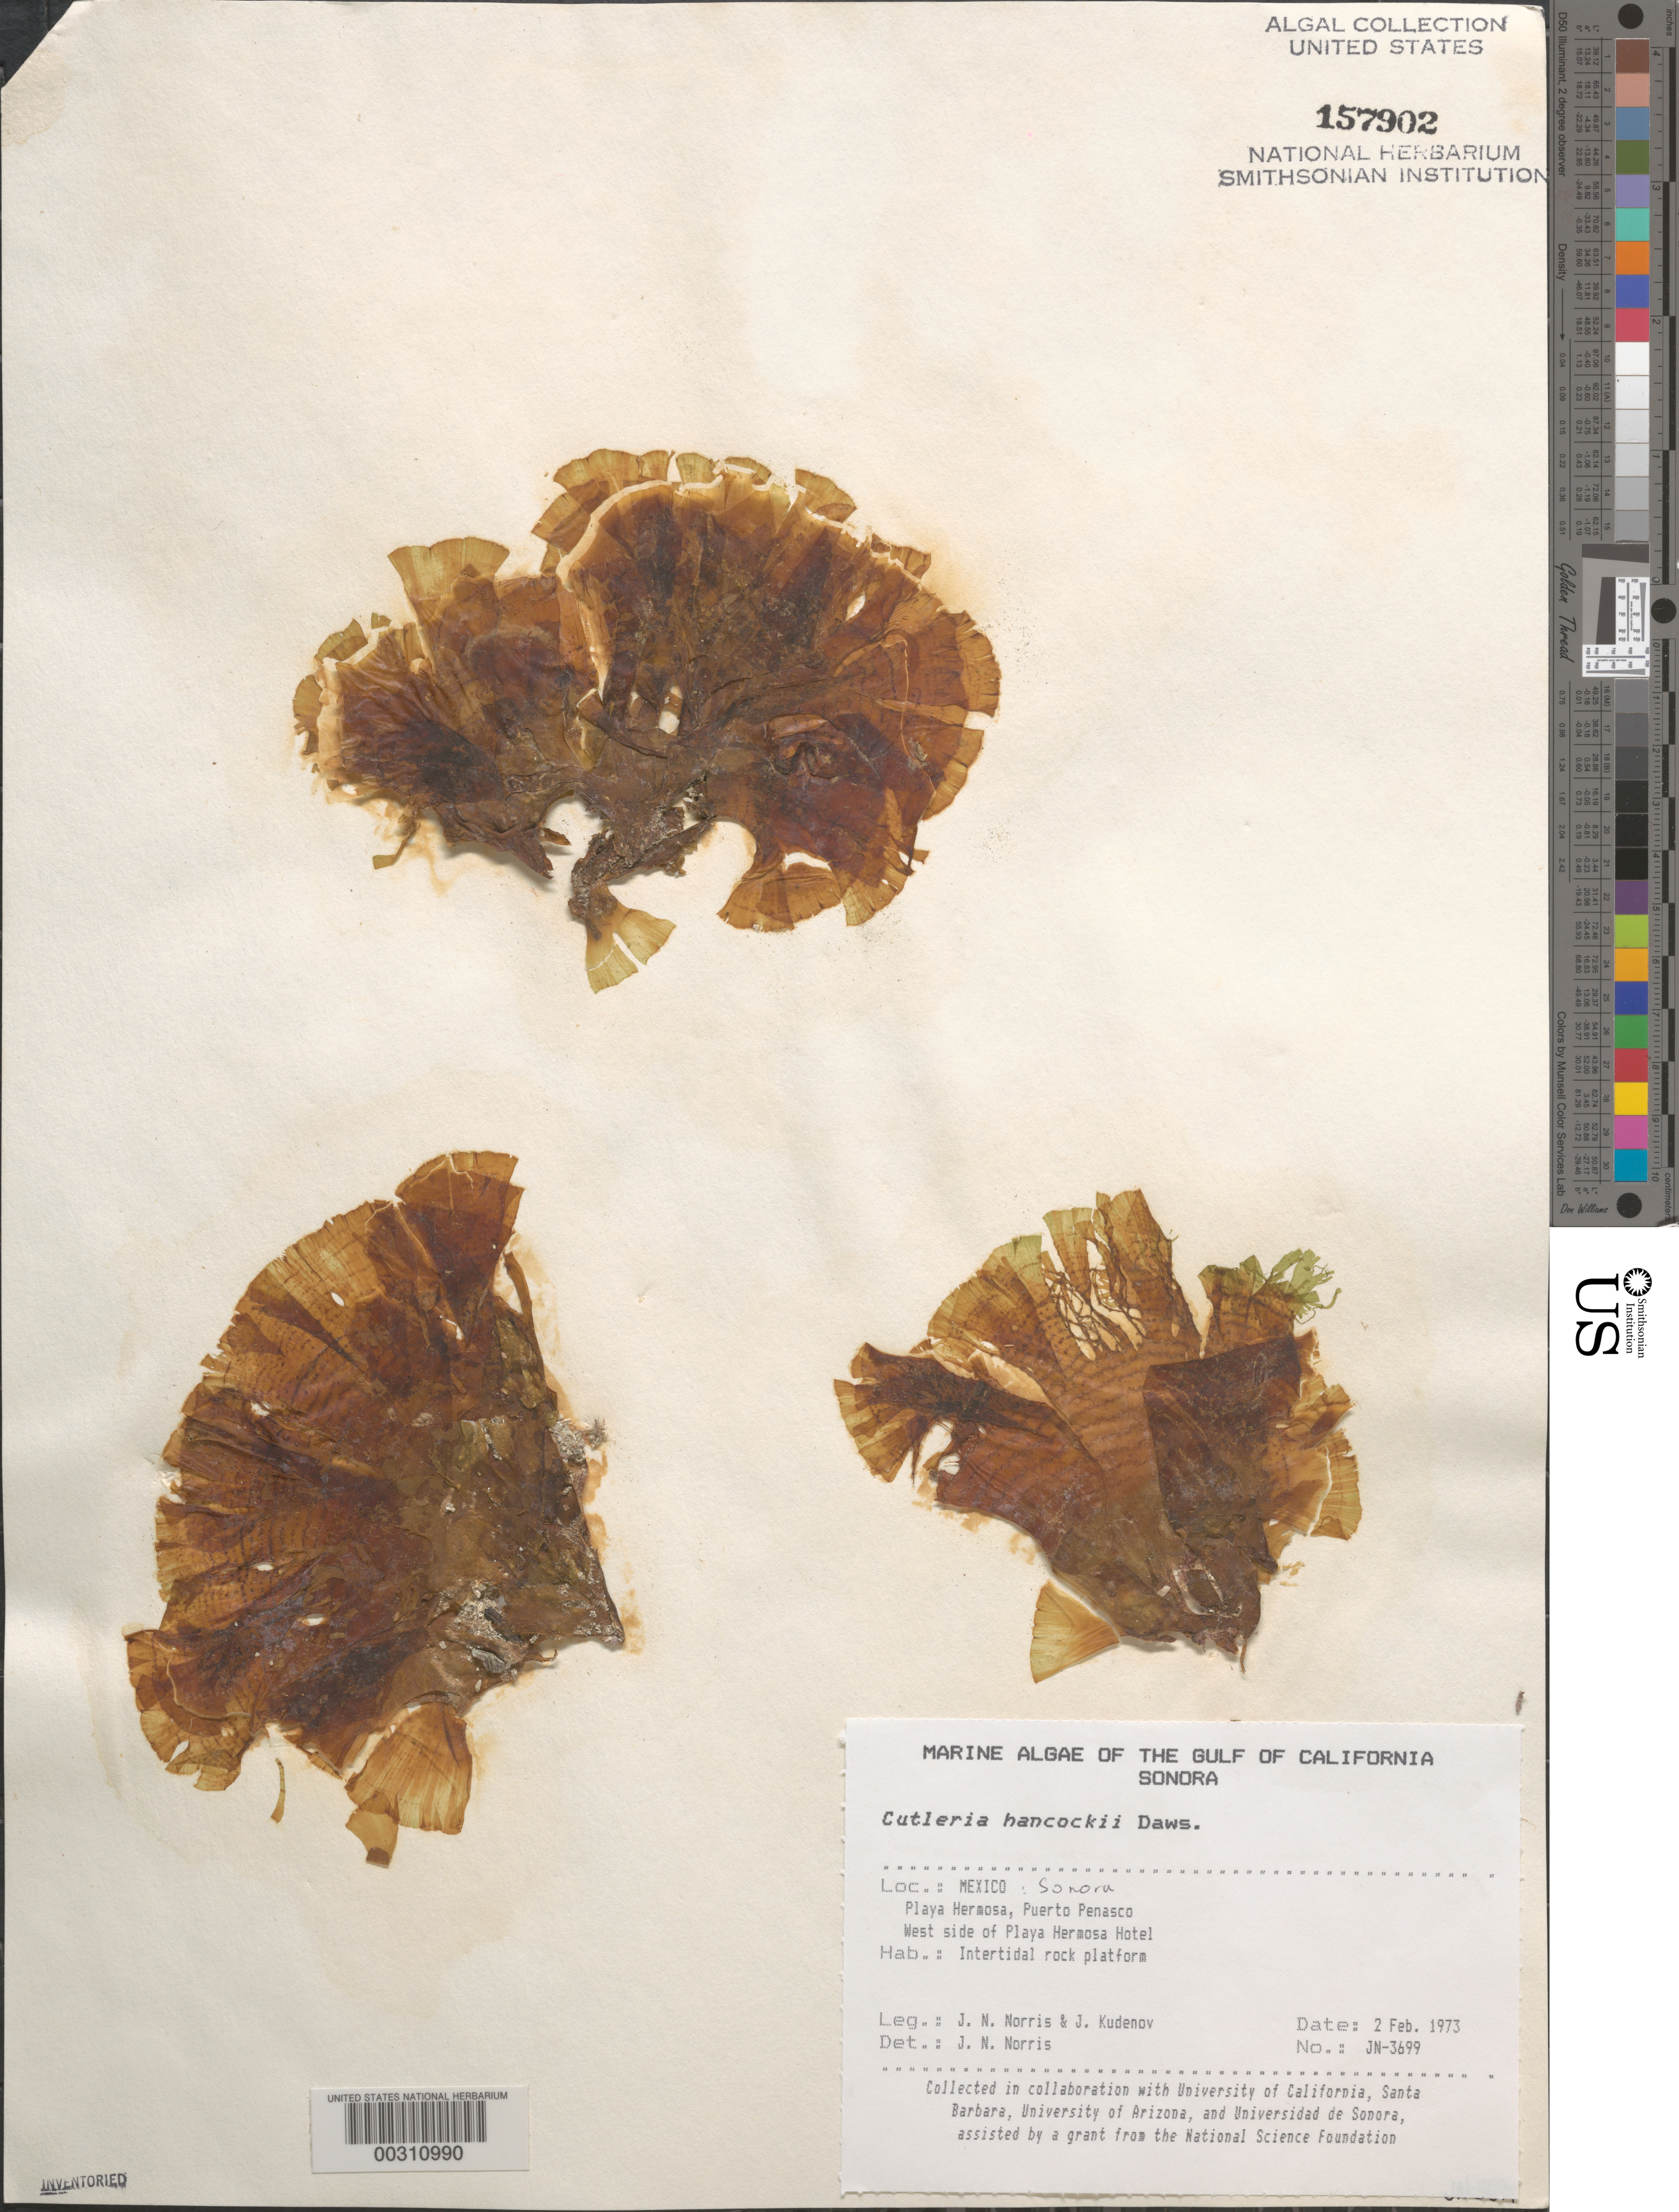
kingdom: Chromista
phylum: Ochrophyta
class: Phaeophyceae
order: Cutleriales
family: Cutleriaceae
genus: Cutleria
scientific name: Cutleria hancockii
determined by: Norris, James N.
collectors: J. N. Norris & J. Kudenov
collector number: JN-3699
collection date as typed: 02 Feb 1973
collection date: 1973-02-02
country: Mexico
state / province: Sonora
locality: Playa Hermosa, Puerto Penasco, Playa Hermosa Hotel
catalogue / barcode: US 157902